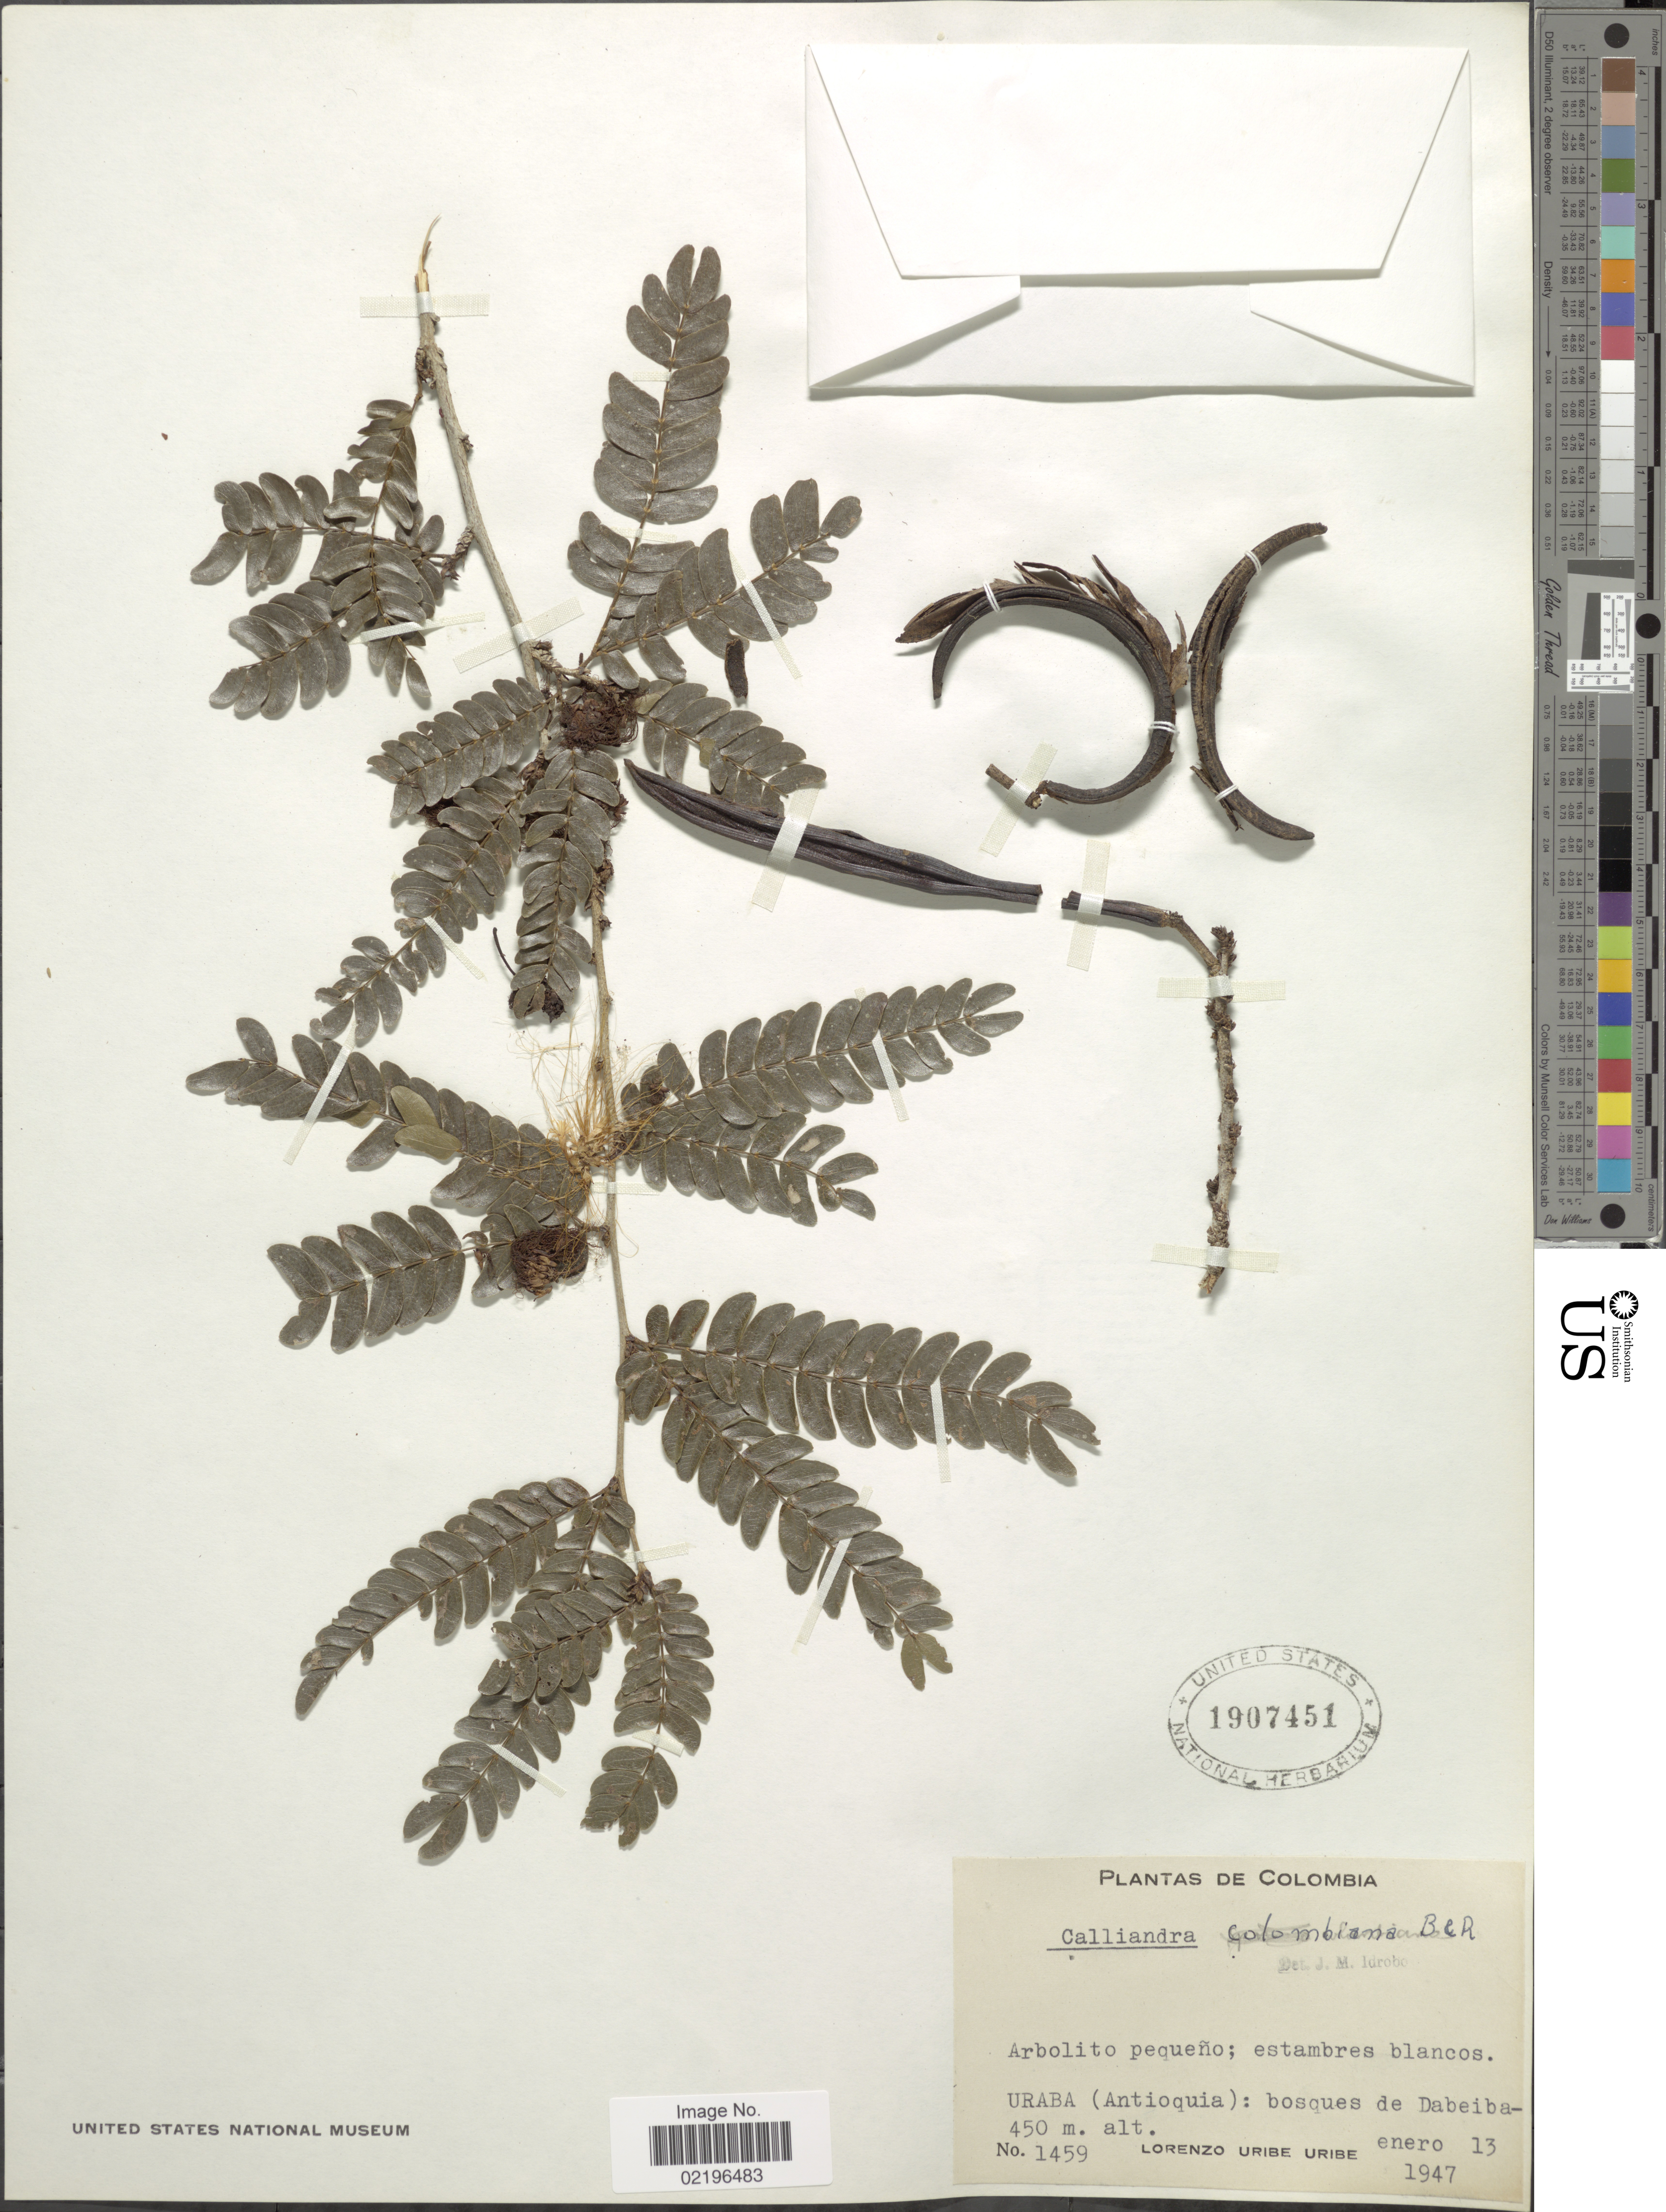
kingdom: Plantae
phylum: Tracheophyta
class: Magnoliopsida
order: Fabales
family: Fabaceae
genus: Calliandra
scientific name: Calliandra magdalenae var. colombiana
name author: (Britton & Rose) Barneby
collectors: L. Uribe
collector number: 1459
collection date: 1947-01-13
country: Colombia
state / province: Antioquia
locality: Uraba ( Antioquia) : bosques de Dabeiba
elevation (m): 450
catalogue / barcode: US 1907451